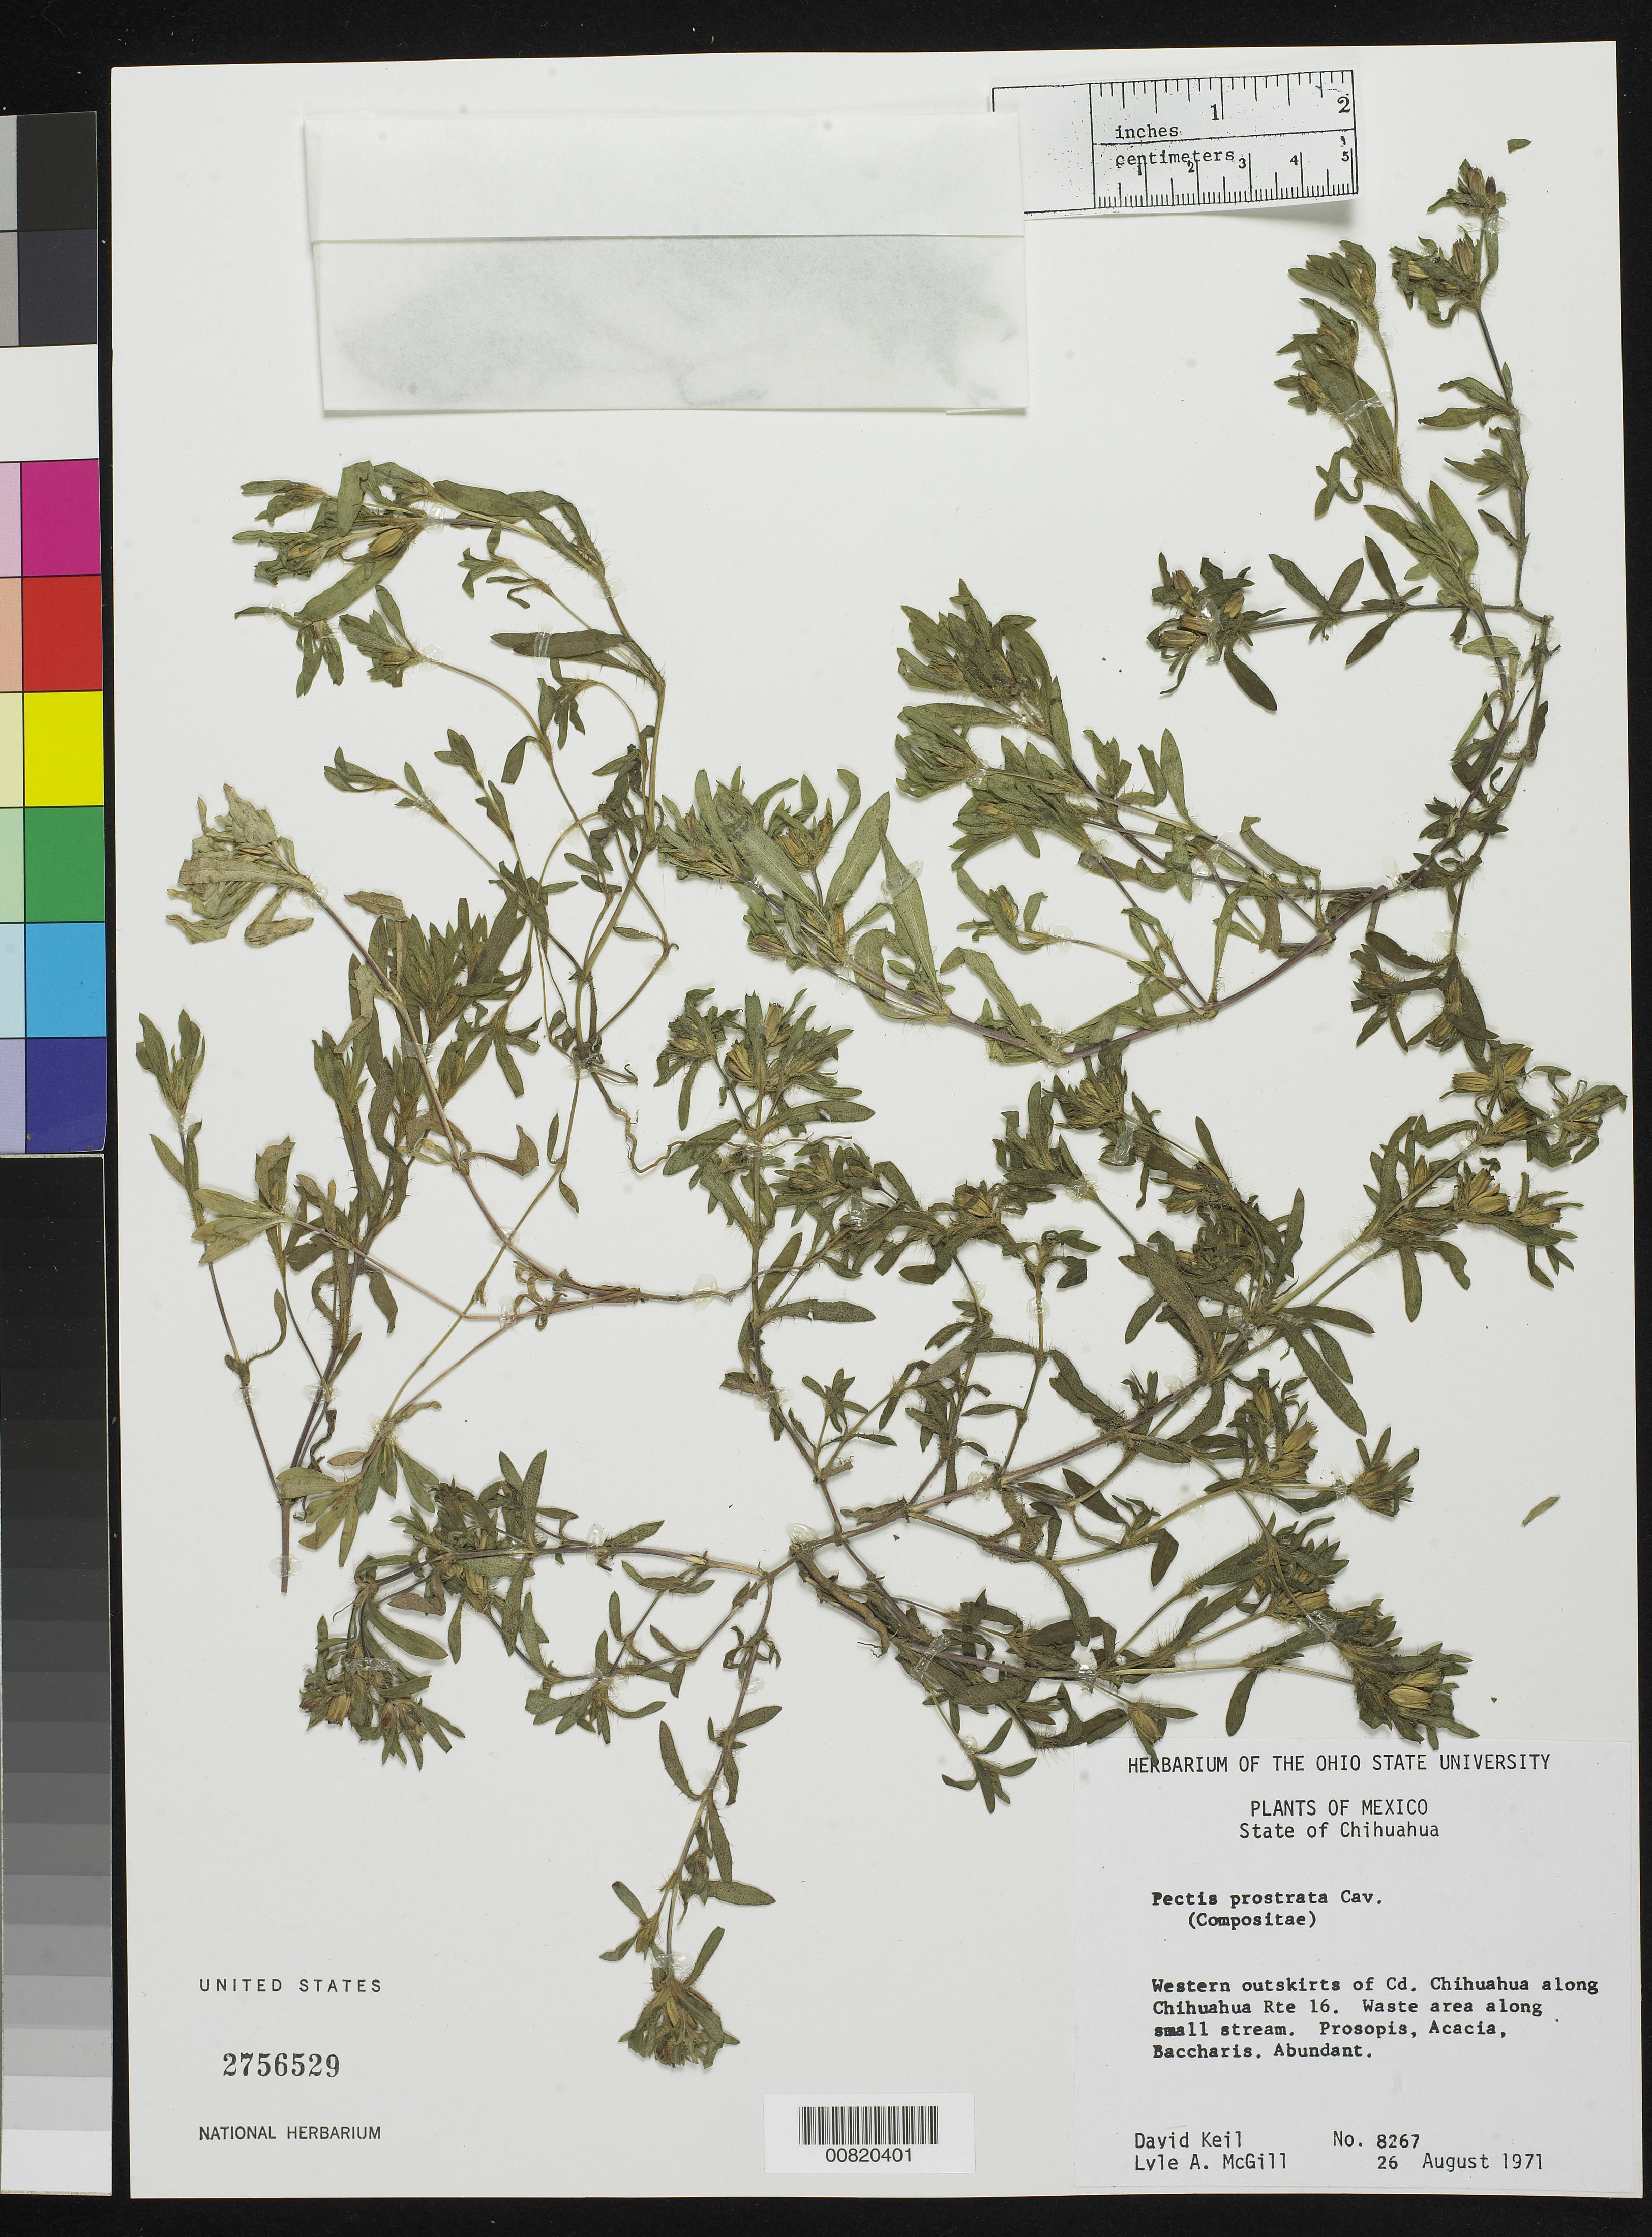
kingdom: Plantae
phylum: Tracheophyta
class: Magnoliopsida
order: Asterales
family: Asteraceae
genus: Pectis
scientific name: Pectis prostrata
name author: Cav.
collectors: D. J. Keil & L. McGill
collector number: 8267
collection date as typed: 26 Aug 1971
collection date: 1971-08-26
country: Mexico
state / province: Chihuahua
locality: Western outskirts of Cd. Chihuahua along Chihuahua Rte 16.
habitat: Waste area along small stream. Prosopis, Acacia, Baccharis.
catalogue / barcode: US 2756529